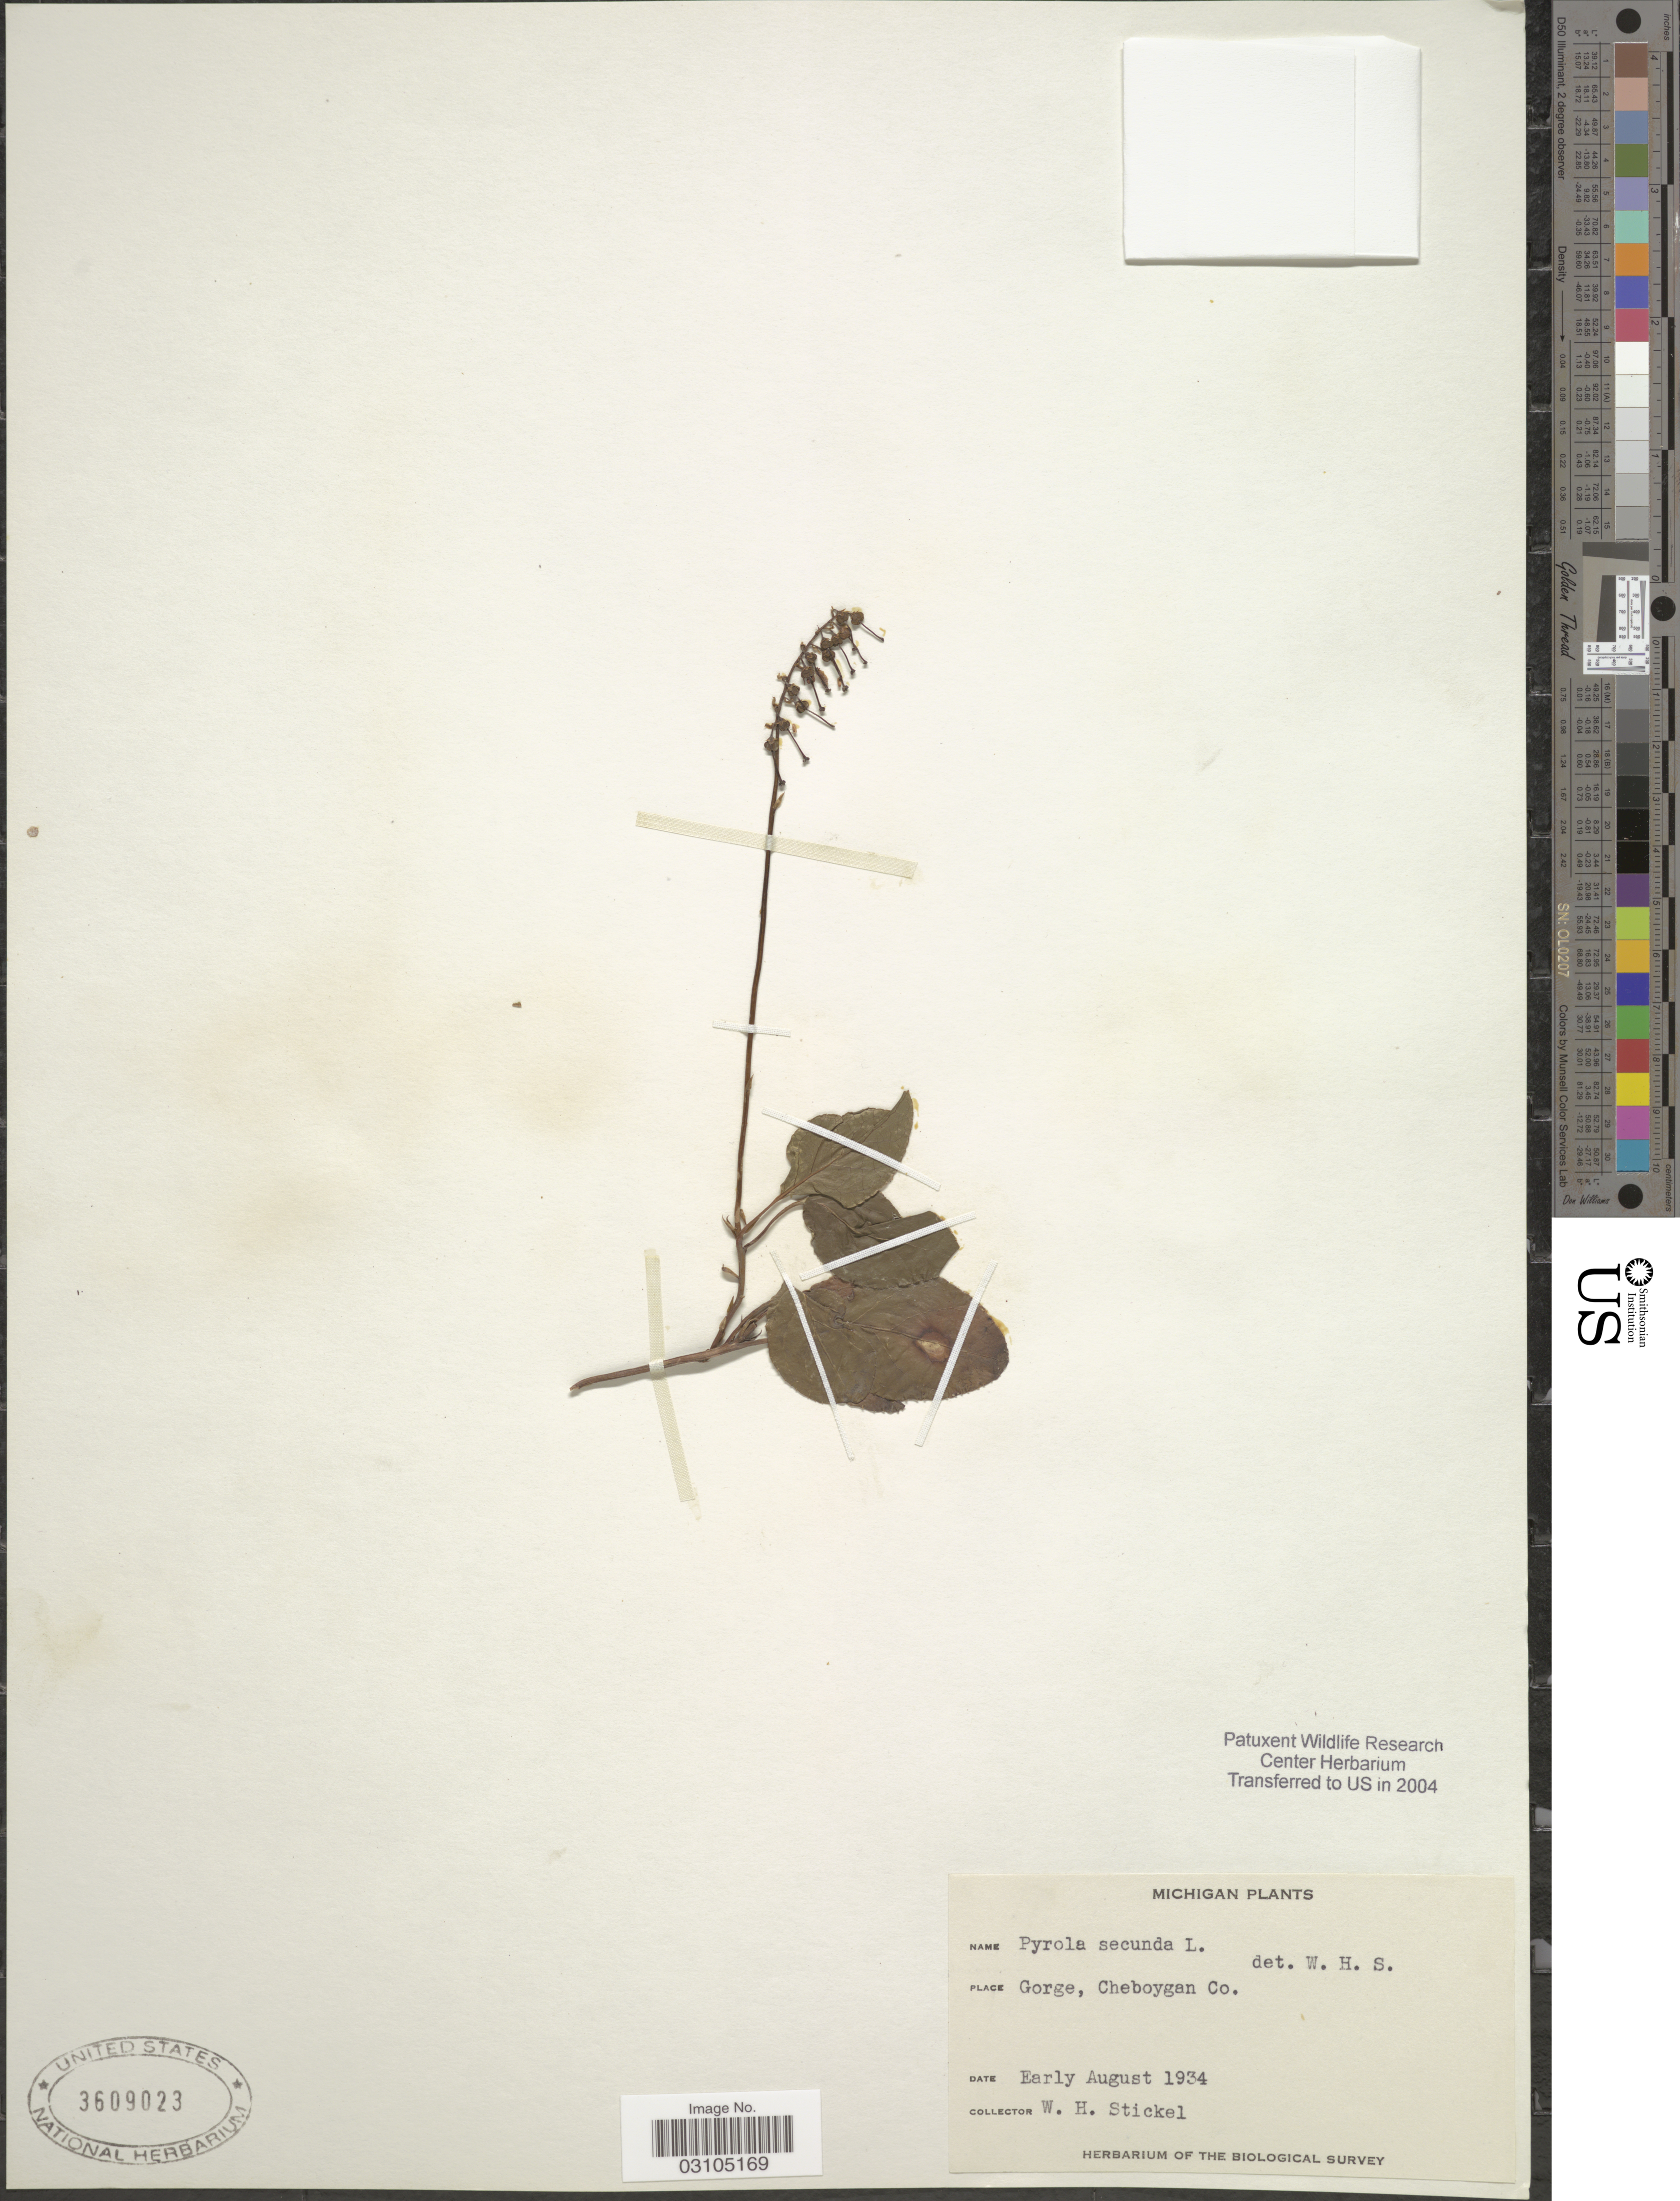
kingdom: Plantae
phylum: Tracheophyta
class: Magnoliopsida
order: Ericales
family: Ericaceae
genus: Orthilia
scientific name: Orthilia secunda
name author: (L.) House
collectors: W. Stickel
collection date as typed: Early August 1934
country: United States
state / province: Michigan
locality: Gorge, Cheboygan Co.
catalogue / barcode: US 3609023